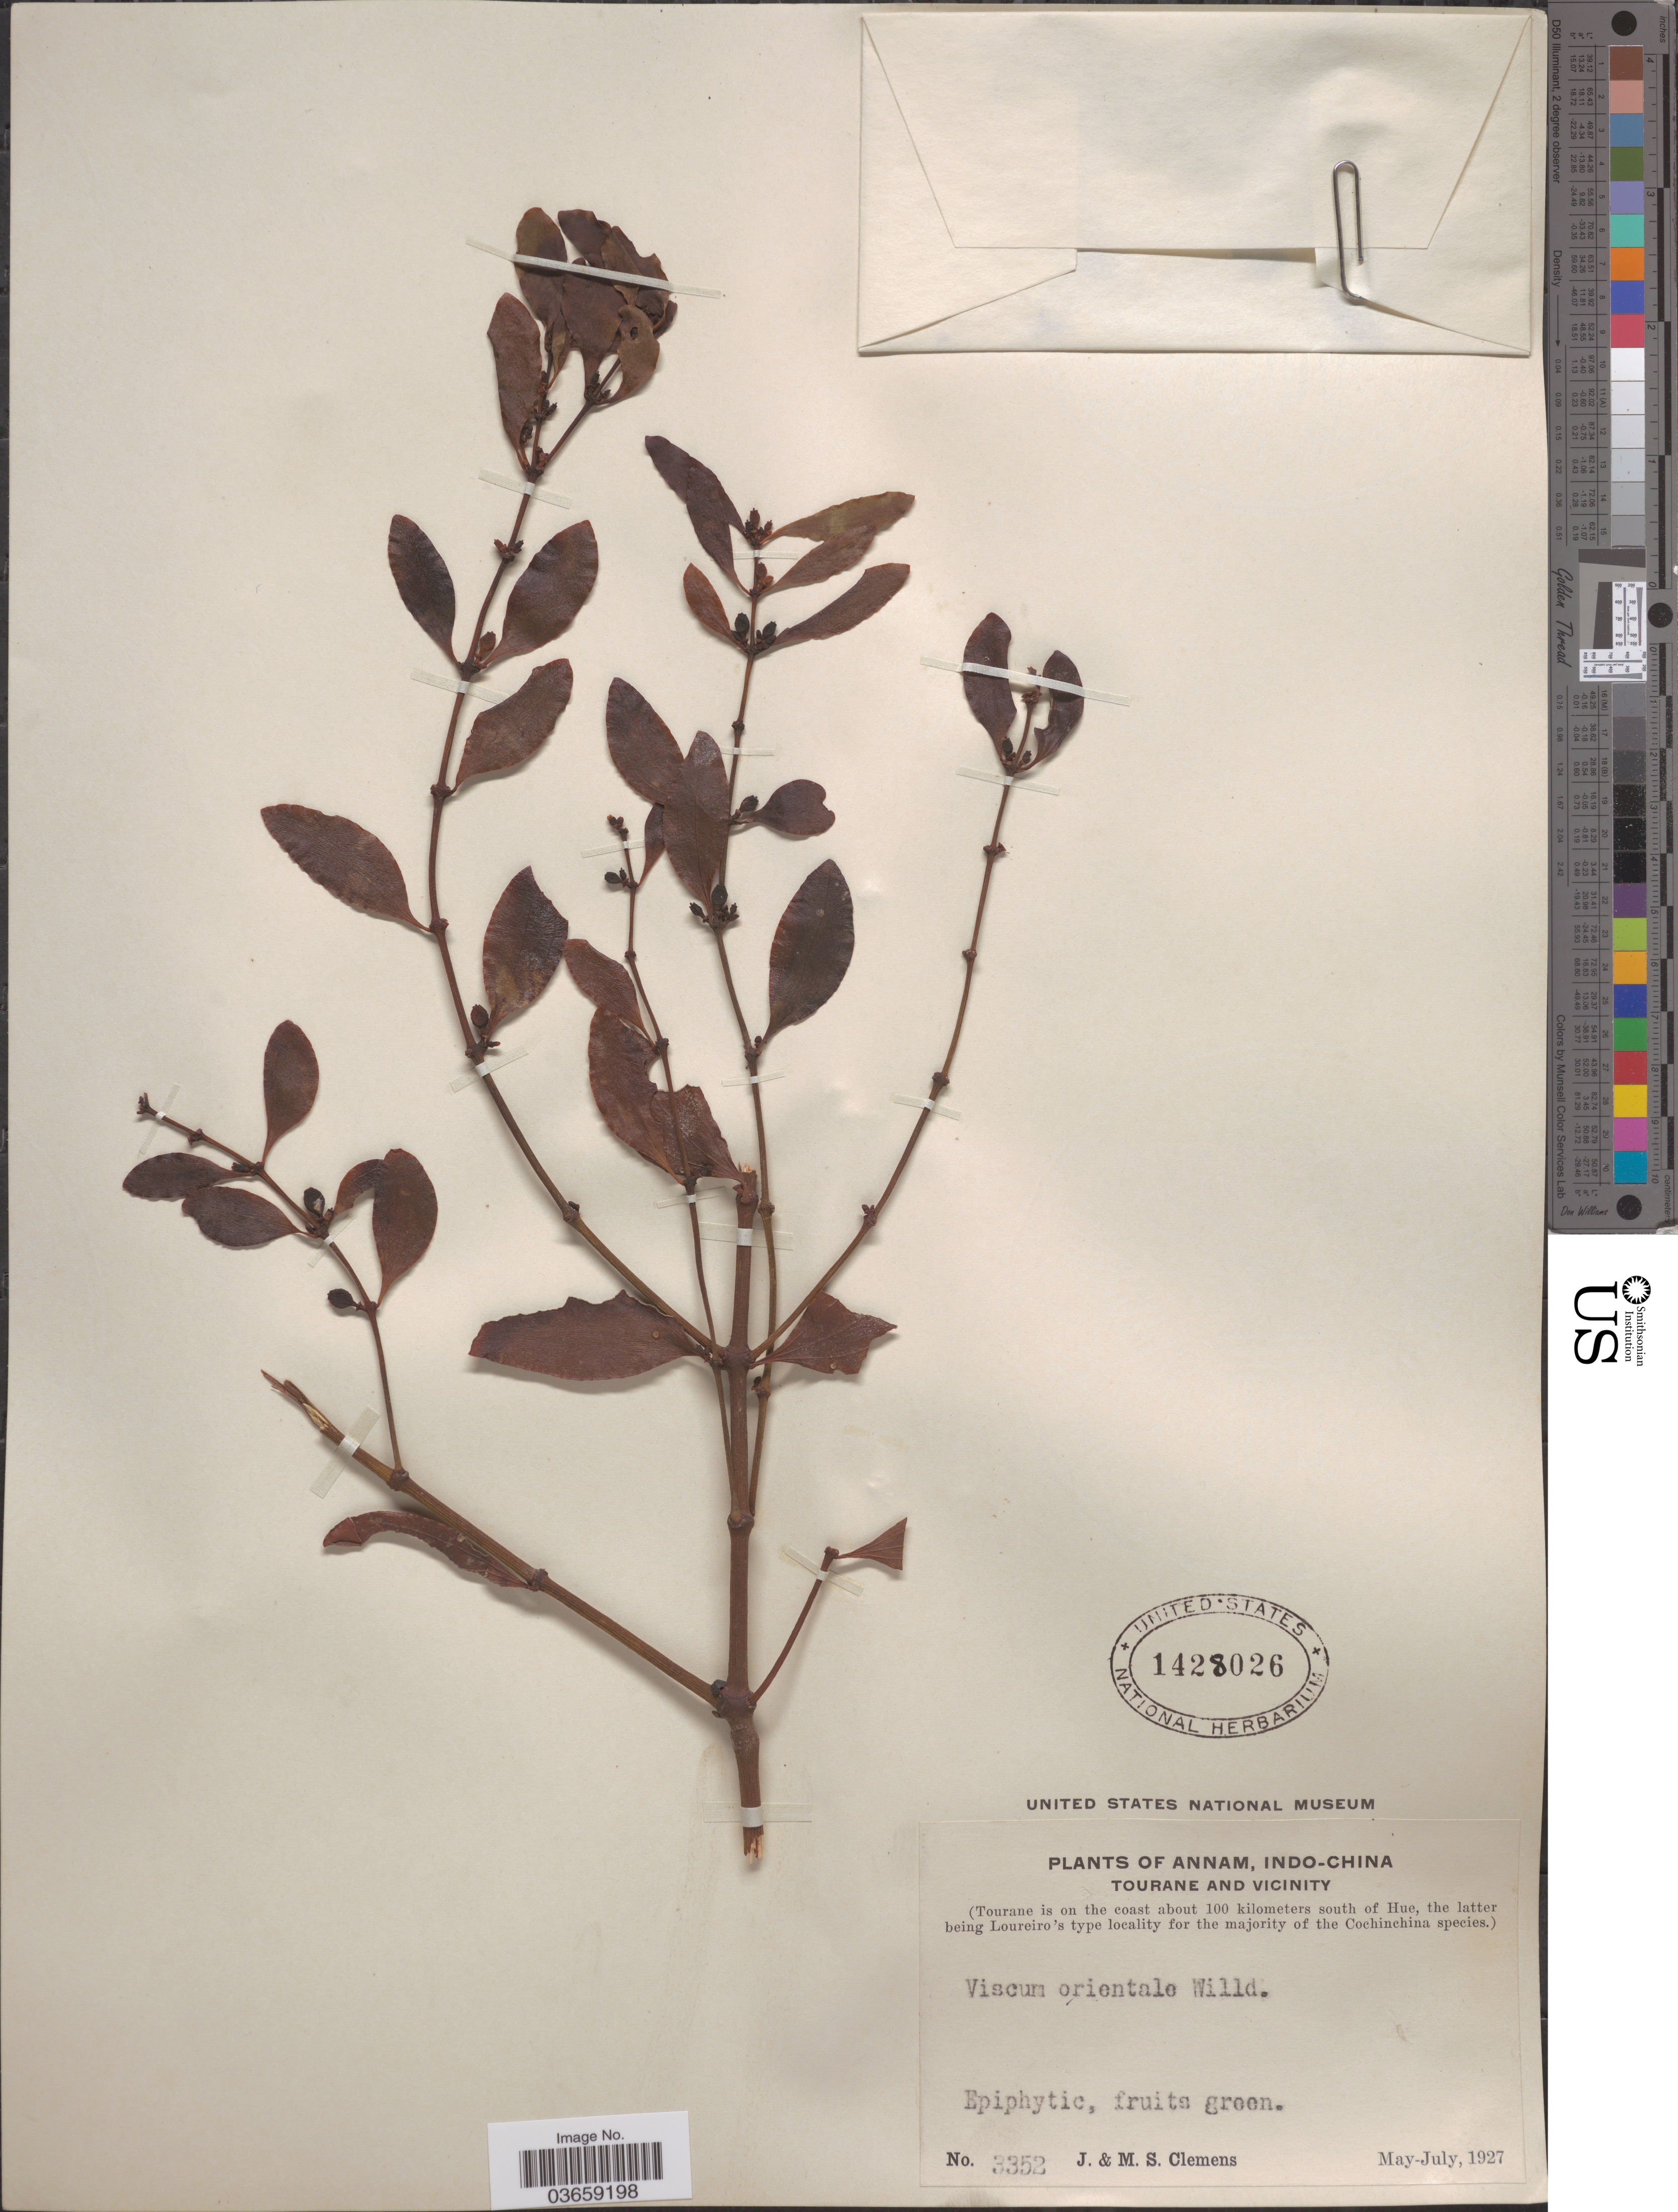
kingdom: Plantae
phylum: Tracheophyta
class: Magnoliopsida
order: Santalales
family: Viscaceae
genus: Viscum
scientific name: Viscum orientale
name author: DC.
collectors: J. Clemens & M. S. Clemens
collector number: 3352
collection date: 1927-05/1927-07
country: Vietnam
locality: Annam, Indo-China. Tourane and vicinity. Tourane is on the coast about 100 kilometers south of Hue.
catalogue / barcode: US 1428026